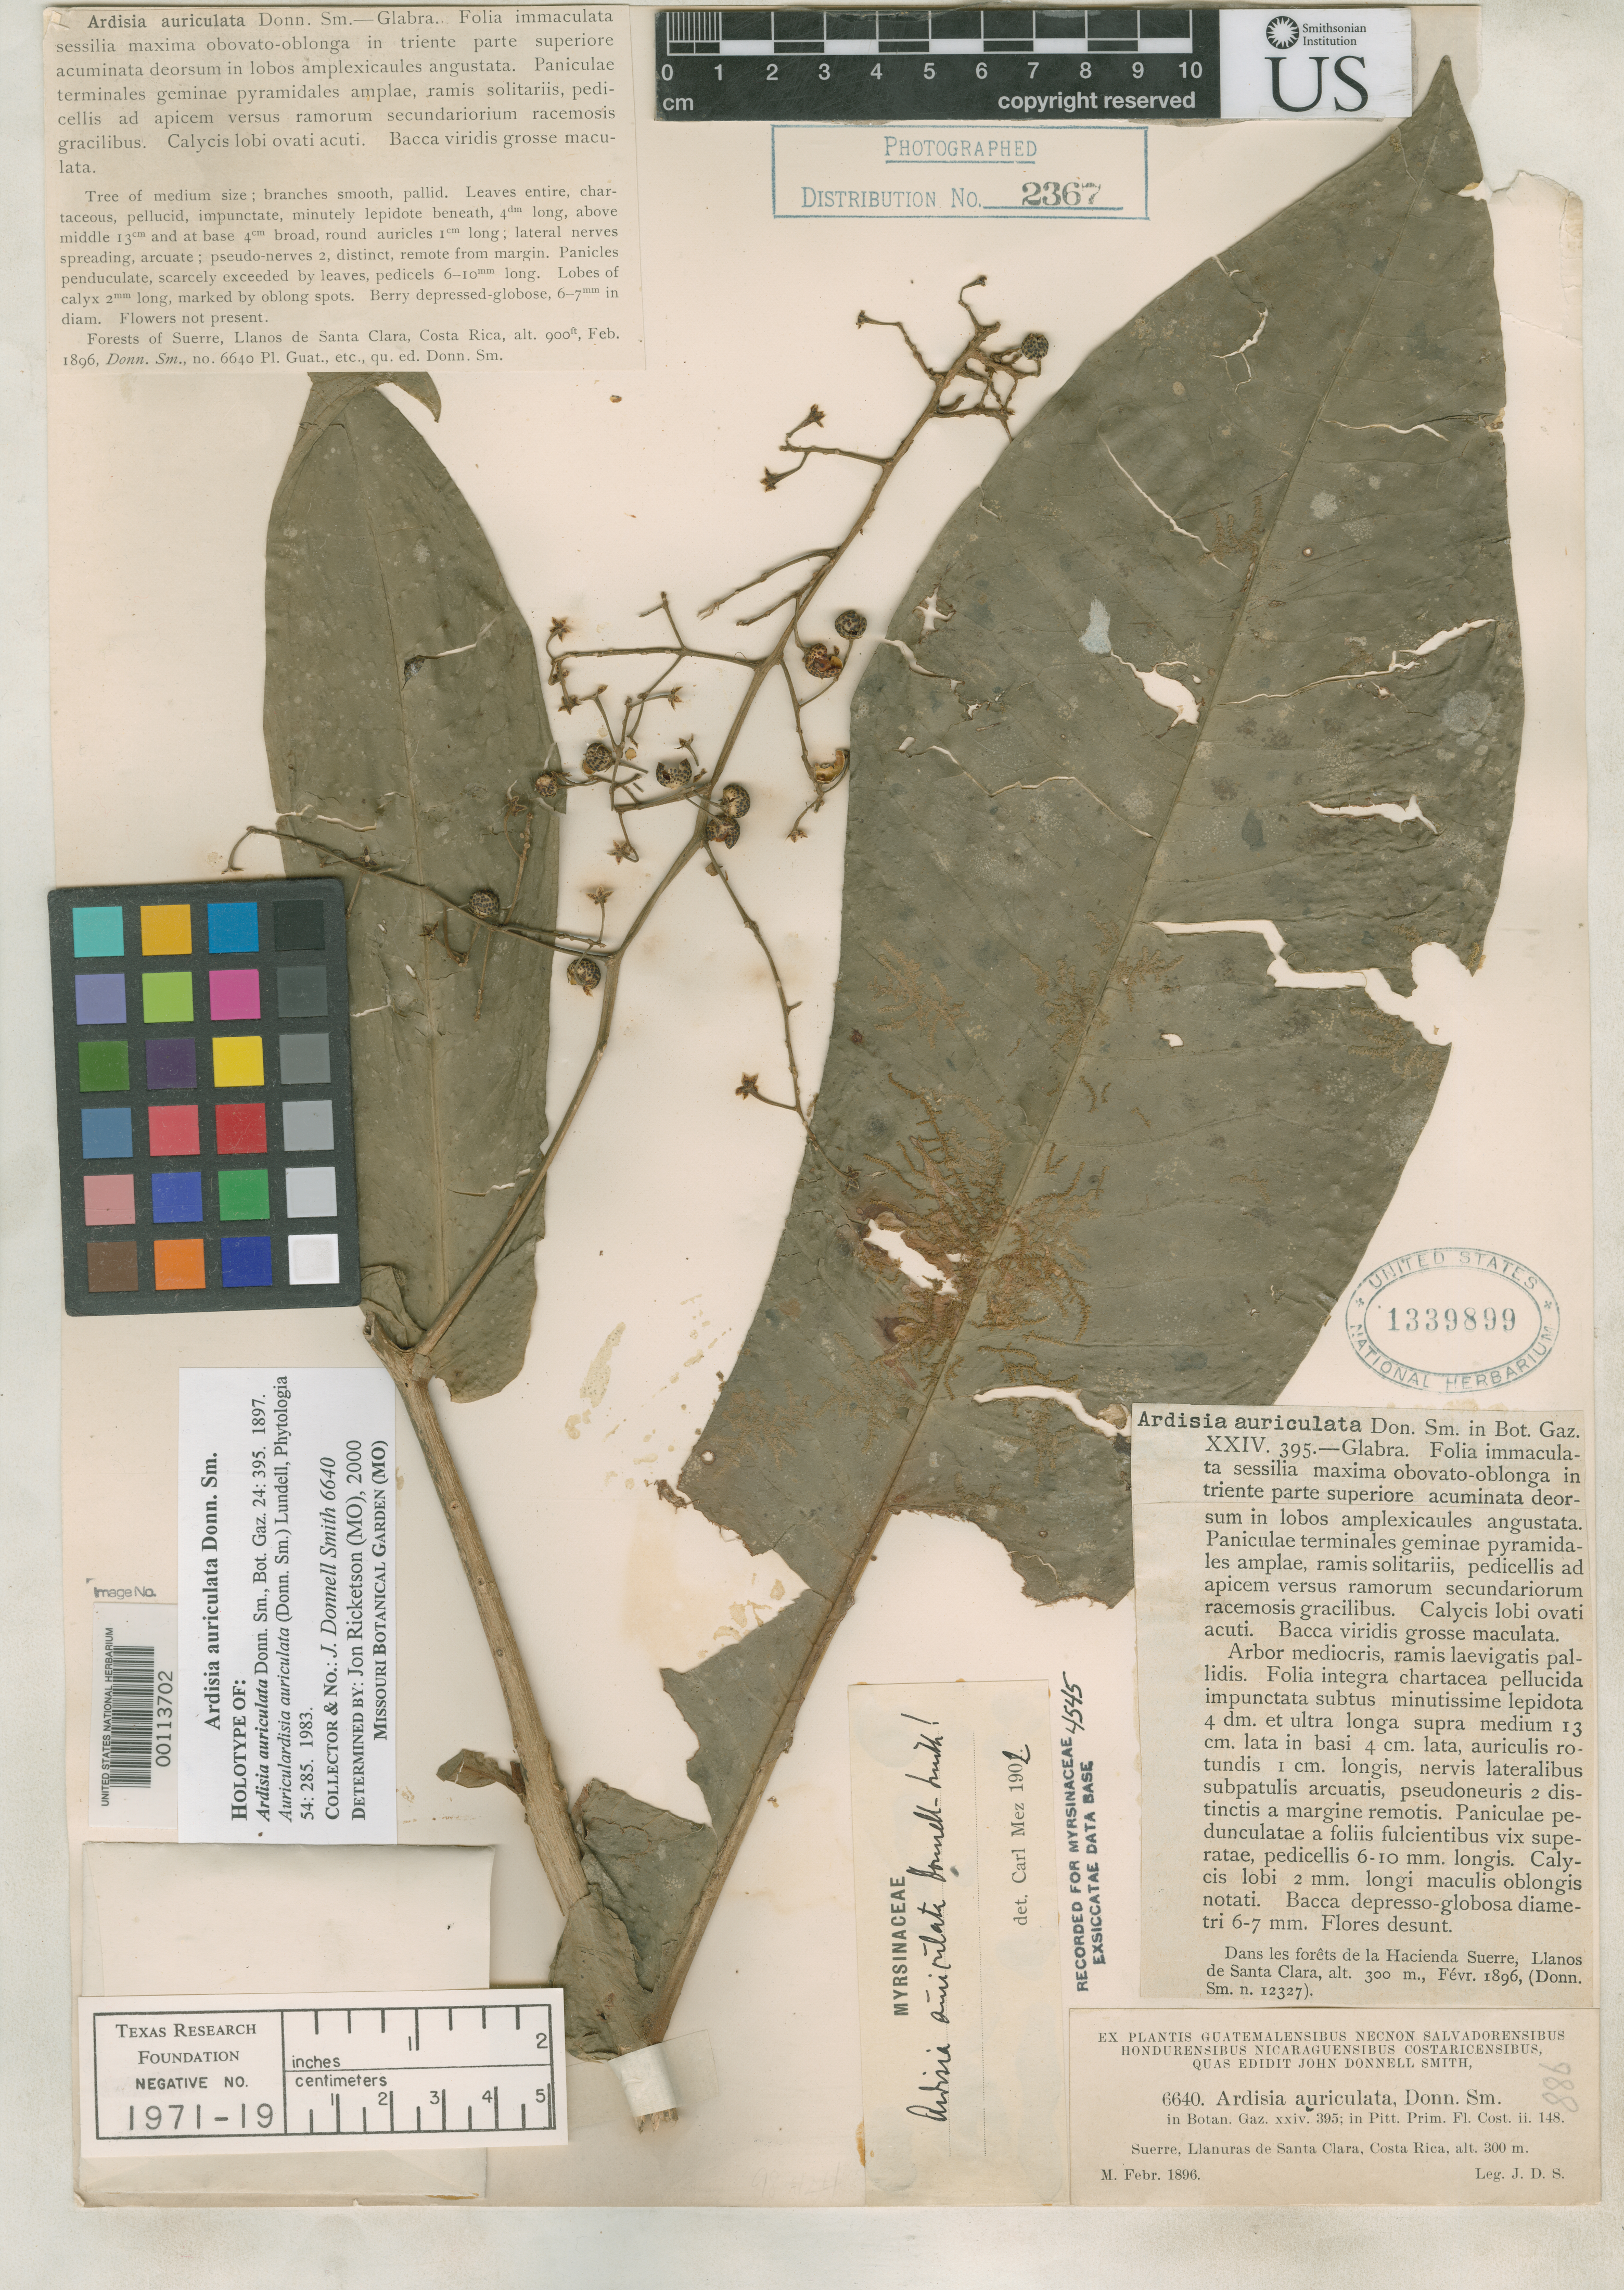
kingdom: Plantae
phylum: Tracheophyta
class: Magnoliopsida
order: Ericales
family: Primulaceae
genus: Ardisia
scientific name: Ardisia auriculata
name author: Donn. Sm.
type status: Type Collection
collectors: J. Donnell Smith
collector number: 6640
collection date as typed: Feb 1896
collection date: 1896-02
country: Costa Rica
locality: Suerre, Llanuras de Santa Clara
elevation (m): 300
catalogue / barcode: US 1339899